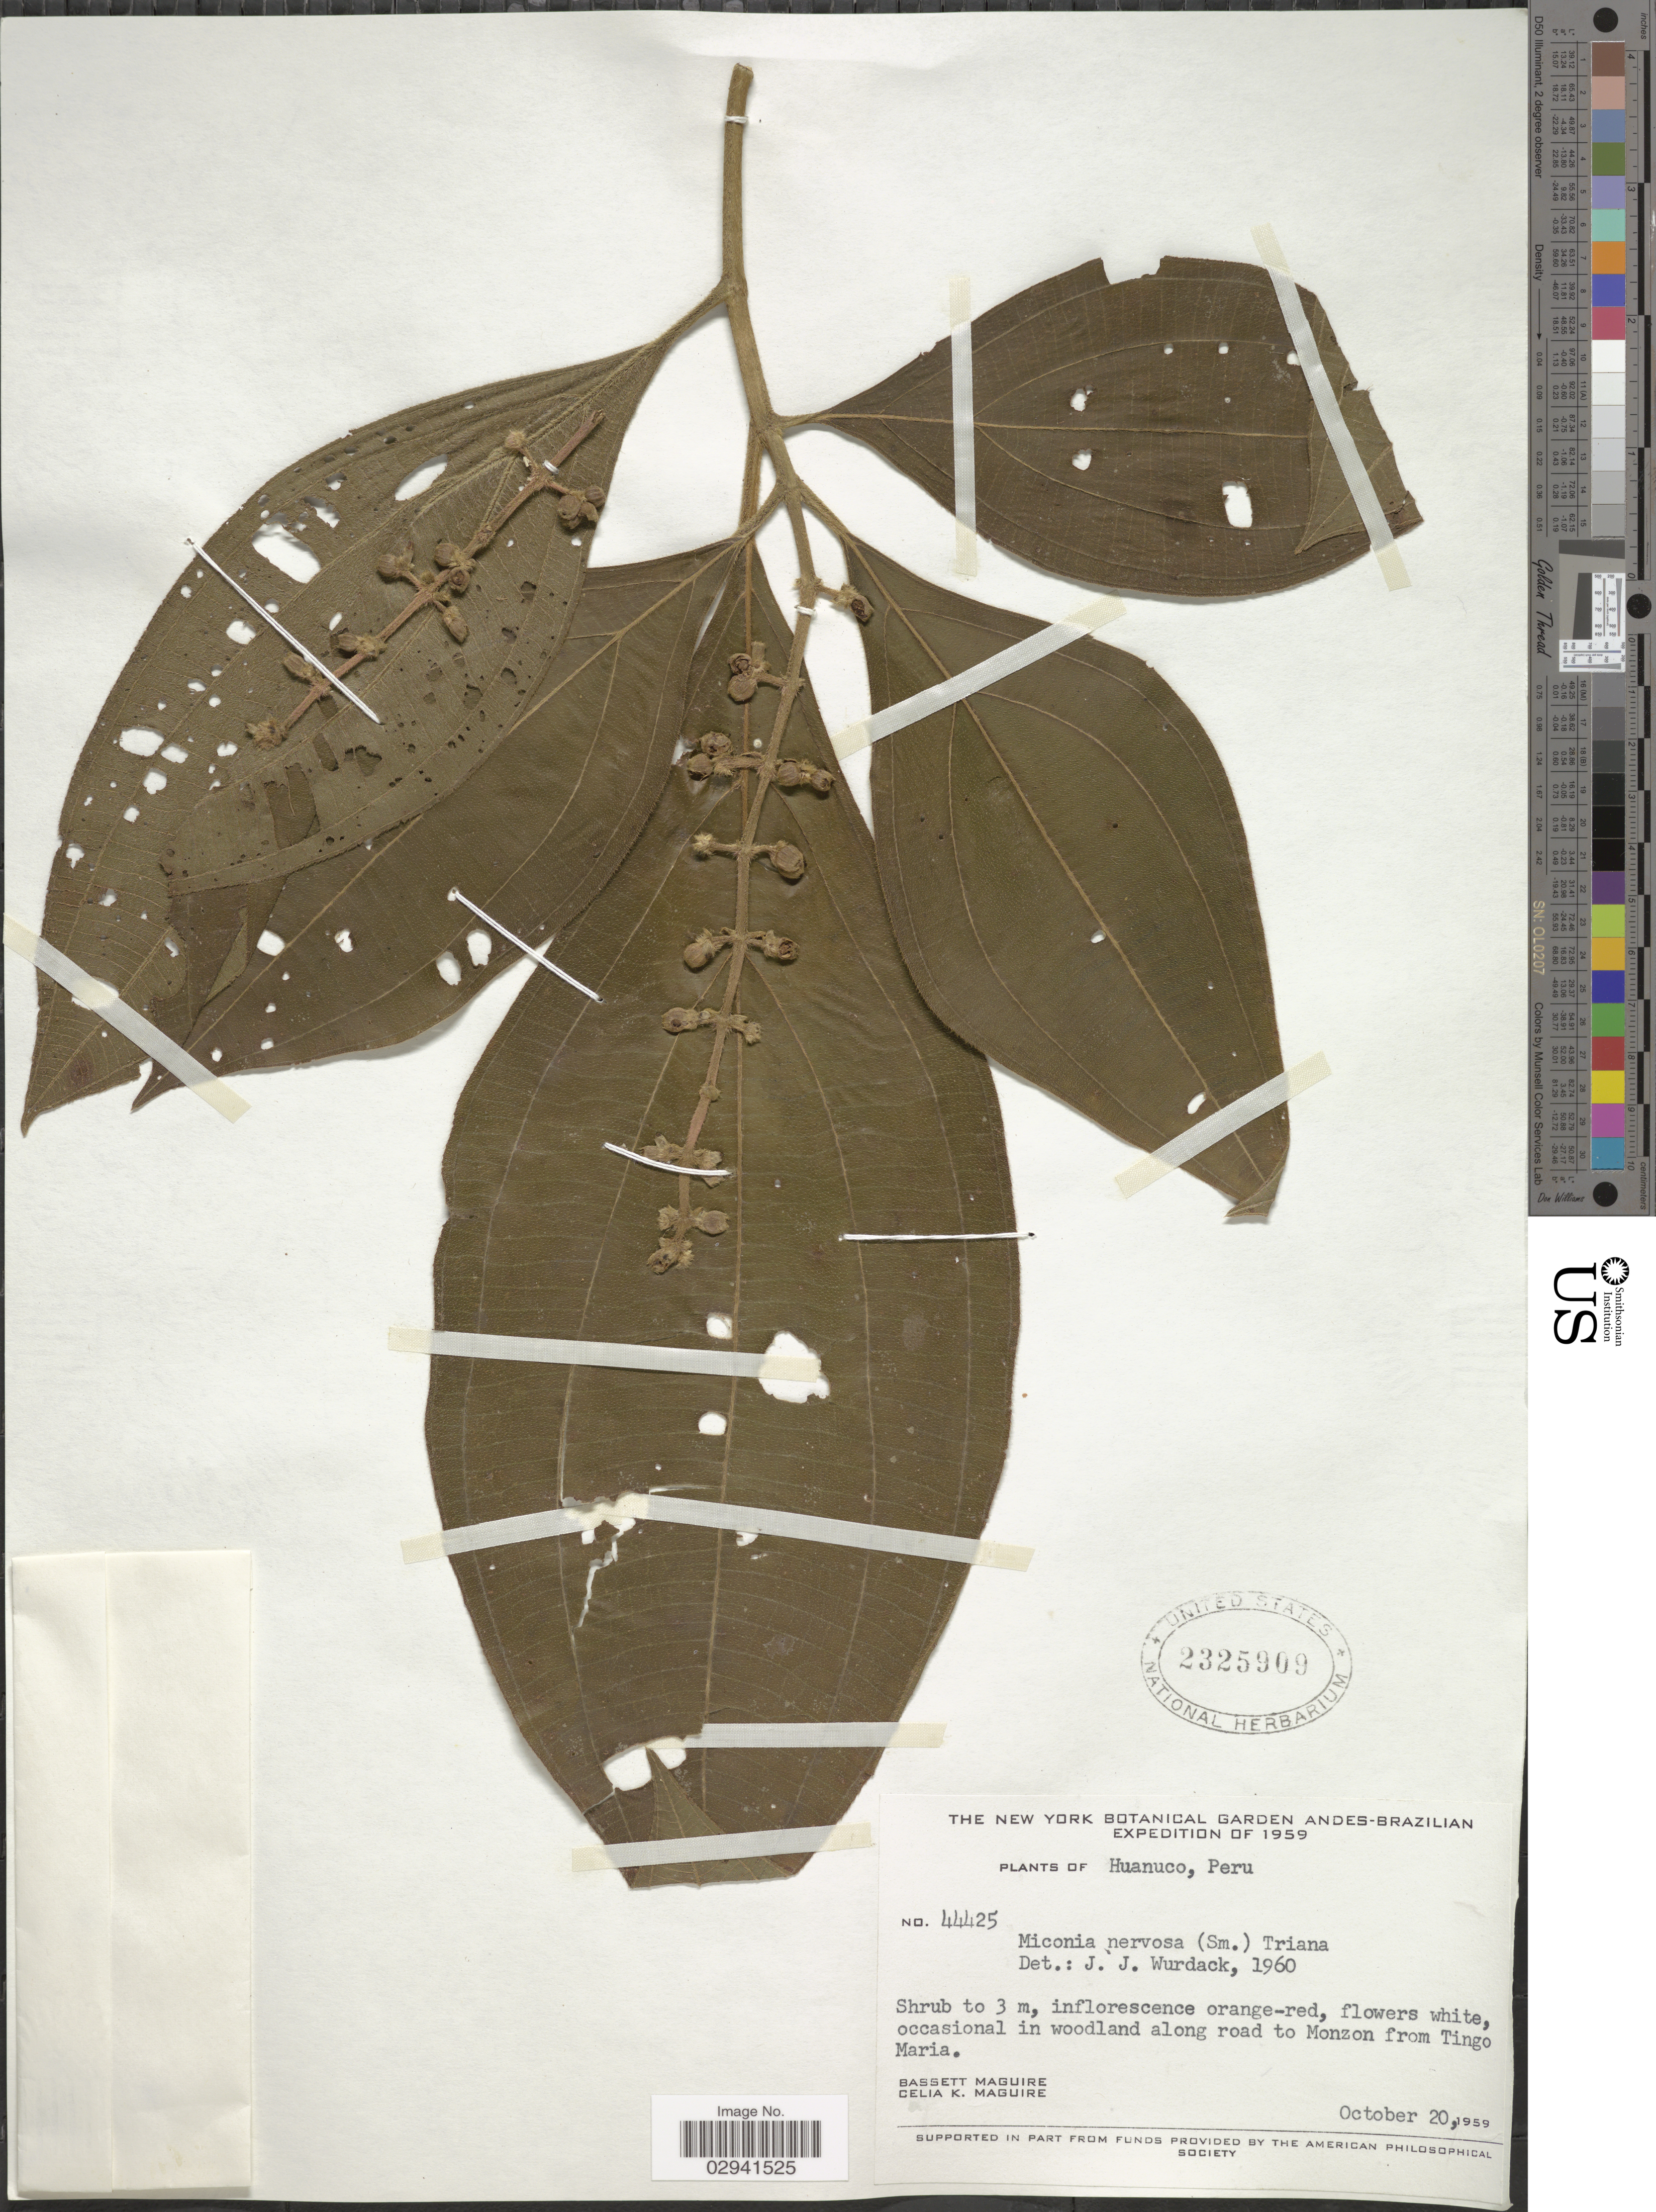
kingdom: Plantae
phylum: Tracheophyta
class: Magnoliopsida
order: Myrtales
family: Melastomataceae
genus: Miconia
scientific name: Miconia nervosa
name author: (Sm.) Triana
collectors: B. Maguire & C. K. Maguire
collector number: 44425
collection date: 1959-10-20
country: Peru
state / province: Huánuco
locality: Occasional in woodland along road to Monzon from Tingo Maria.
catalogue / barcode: US 2325909